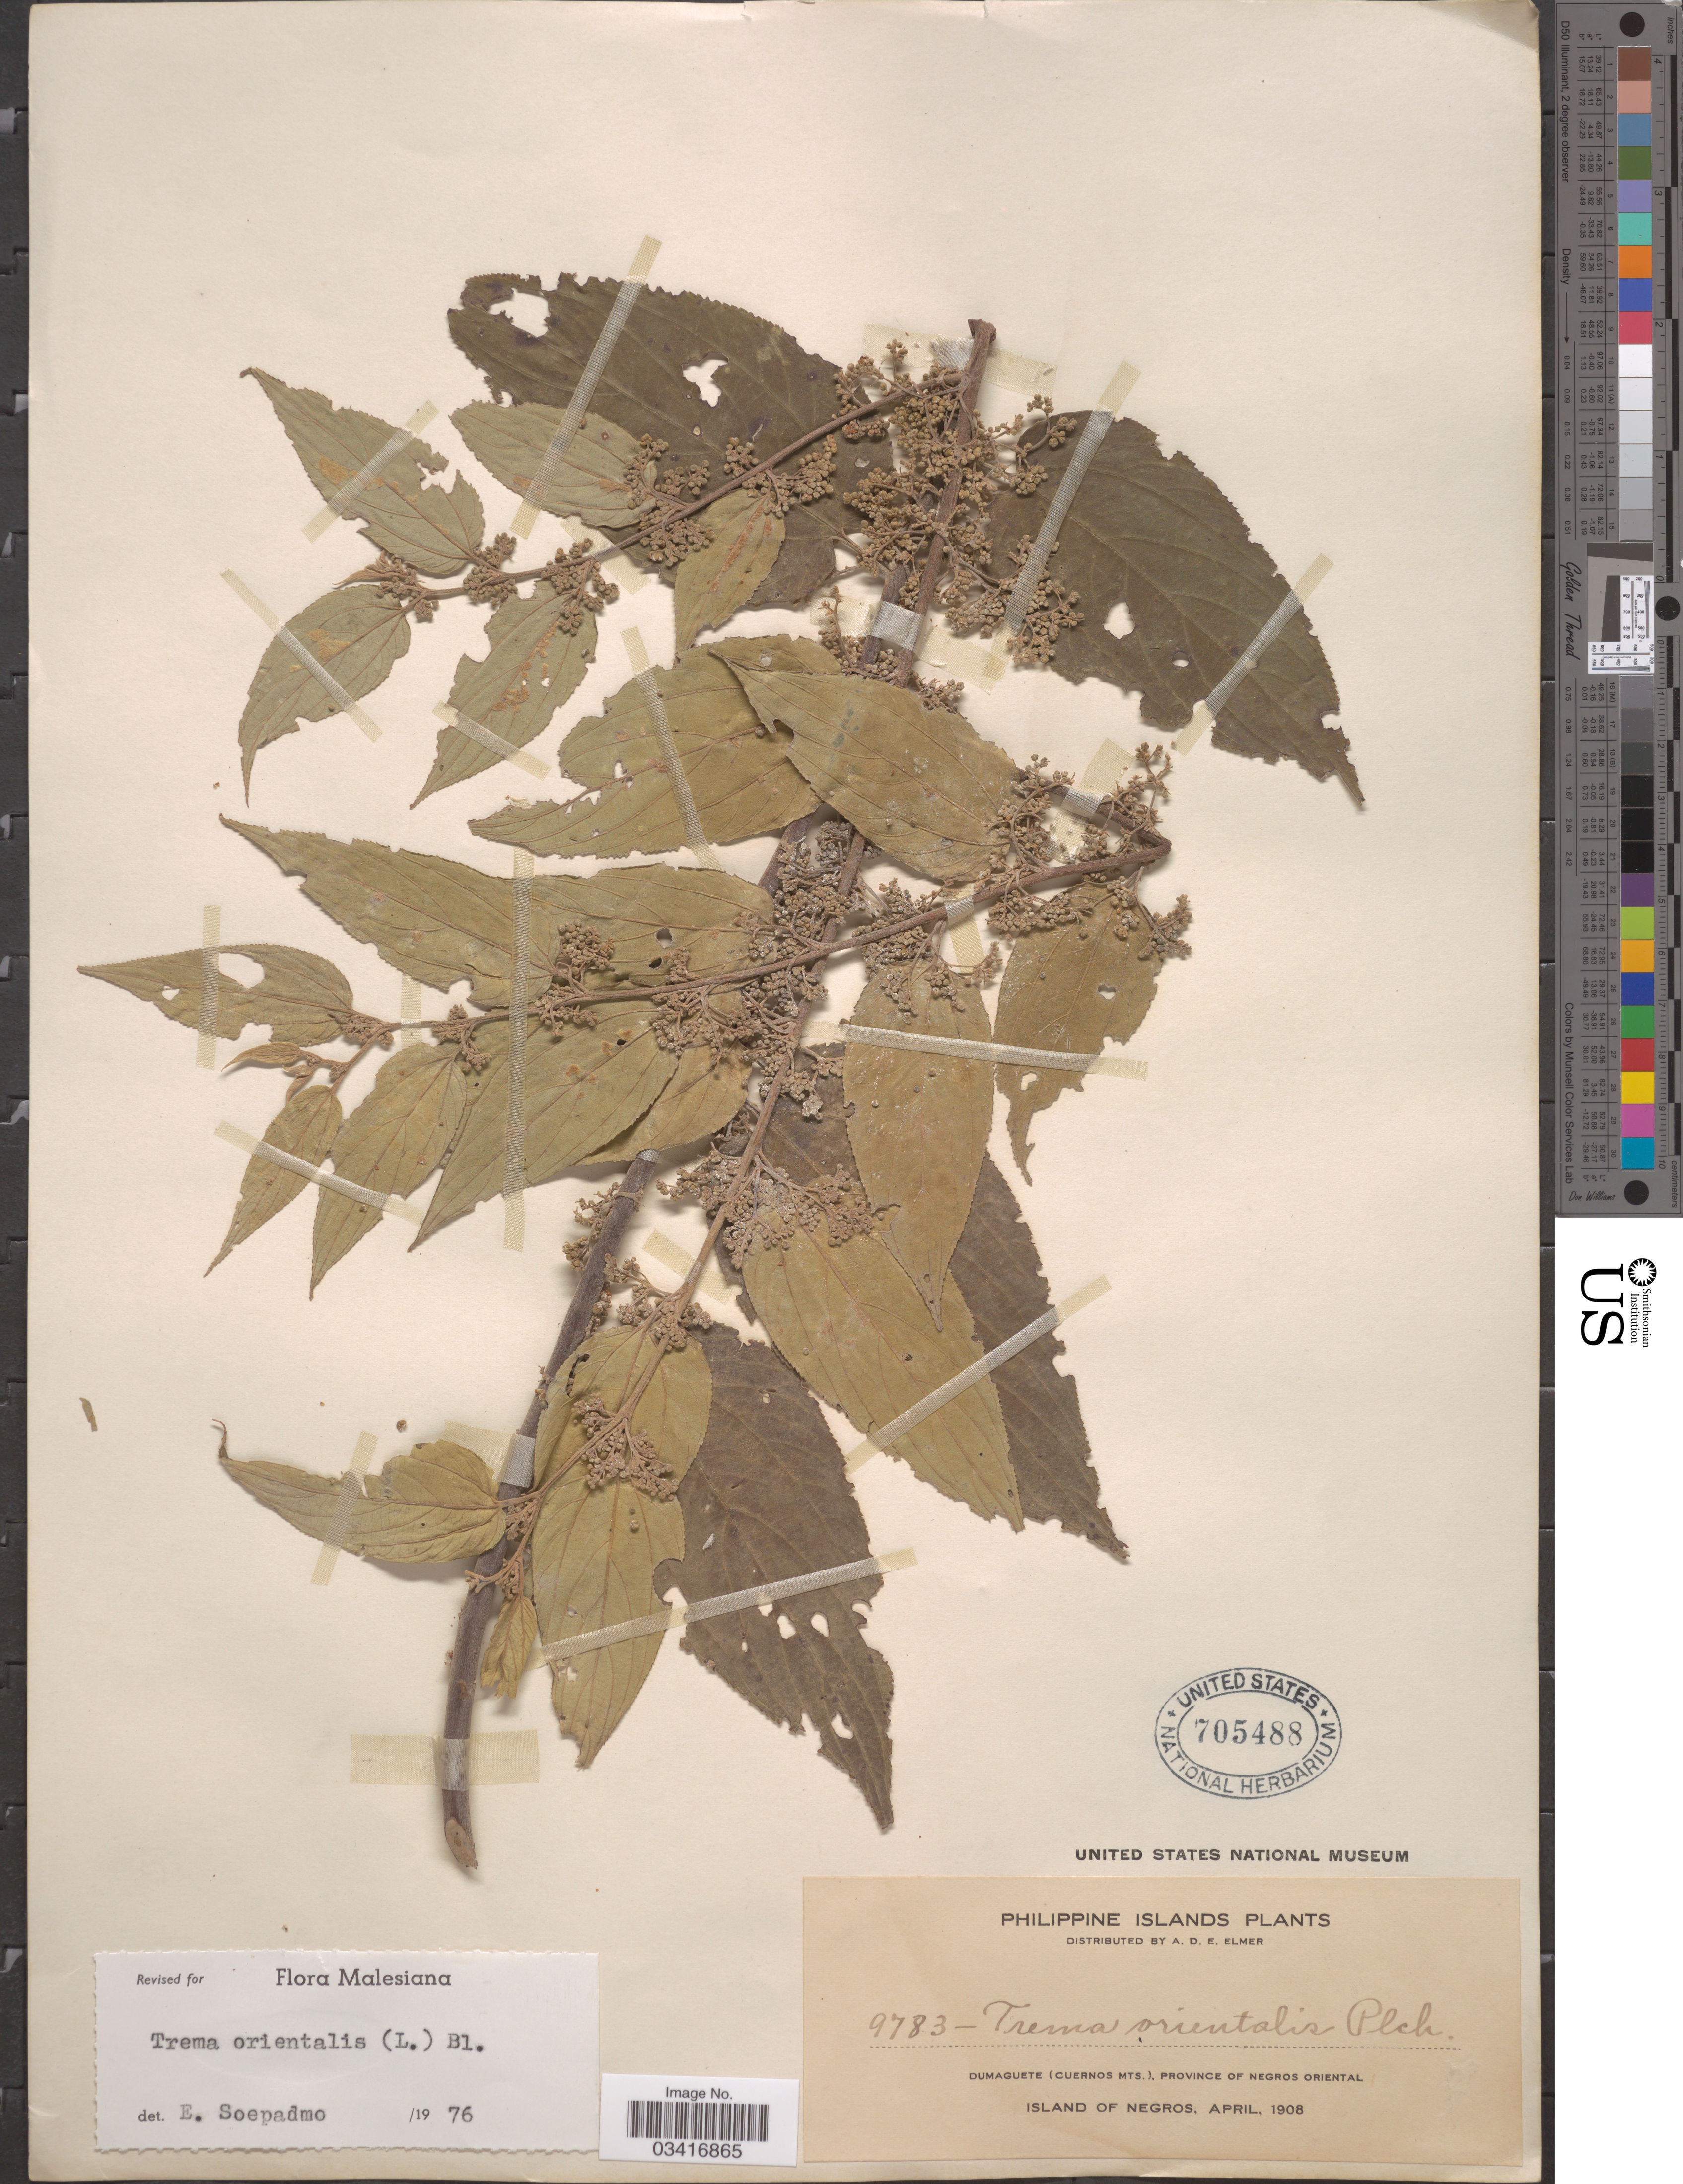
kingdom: Plantae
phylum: Tracheophyta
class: Magnoliopsida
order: Rosales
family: Cannabaceae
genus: Trema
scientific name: Trema orientale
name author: (L.) Blume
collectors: A. D. E. Elmer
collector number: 9783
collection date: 1908-04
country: Philippines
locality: Dumaguete (Cuernos Mts.), Province of Negros Oriental. Island of Negros.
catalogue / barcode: US 705488